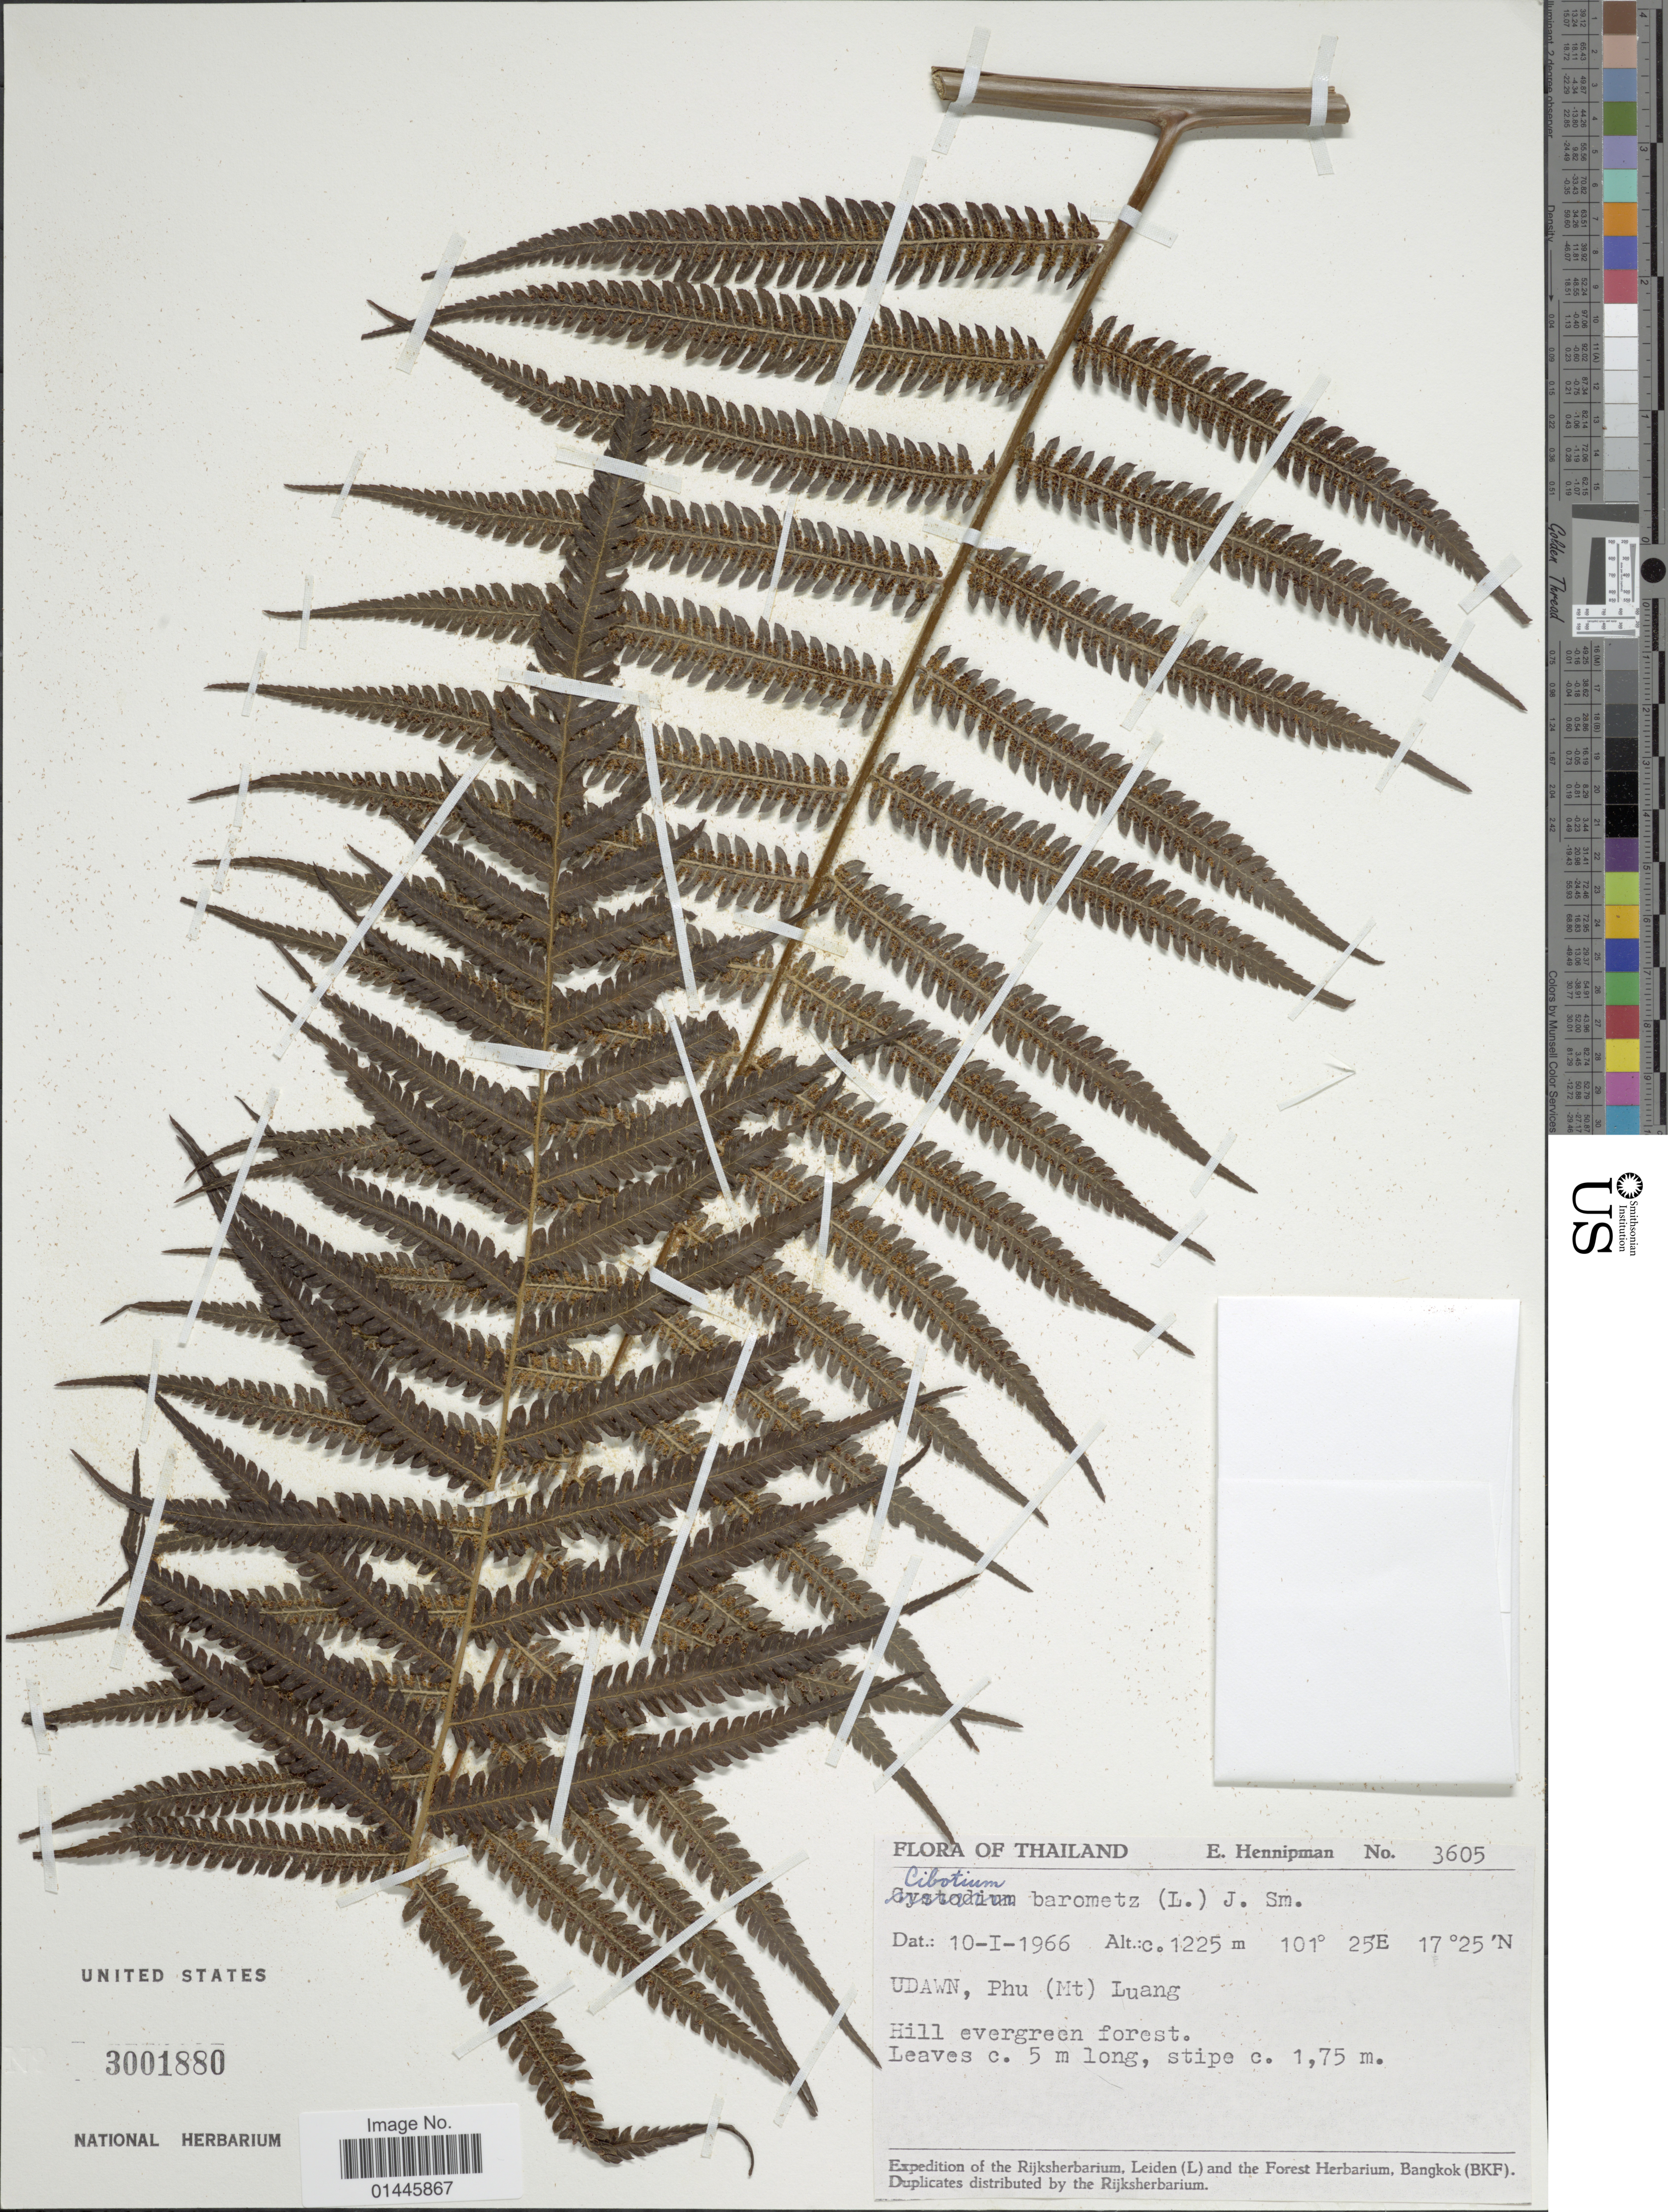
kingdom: Plantae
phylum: Tracheophyta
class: Polypodiopsida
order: Cyatheales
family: Cibotiaceae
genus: Cibotium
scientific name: Cibotium barometz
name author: (L.) J. Sm.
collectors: E. Hennipman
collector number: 3605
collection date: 1966-01-10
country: Thailand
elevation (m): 1225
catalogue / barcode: US 3001880